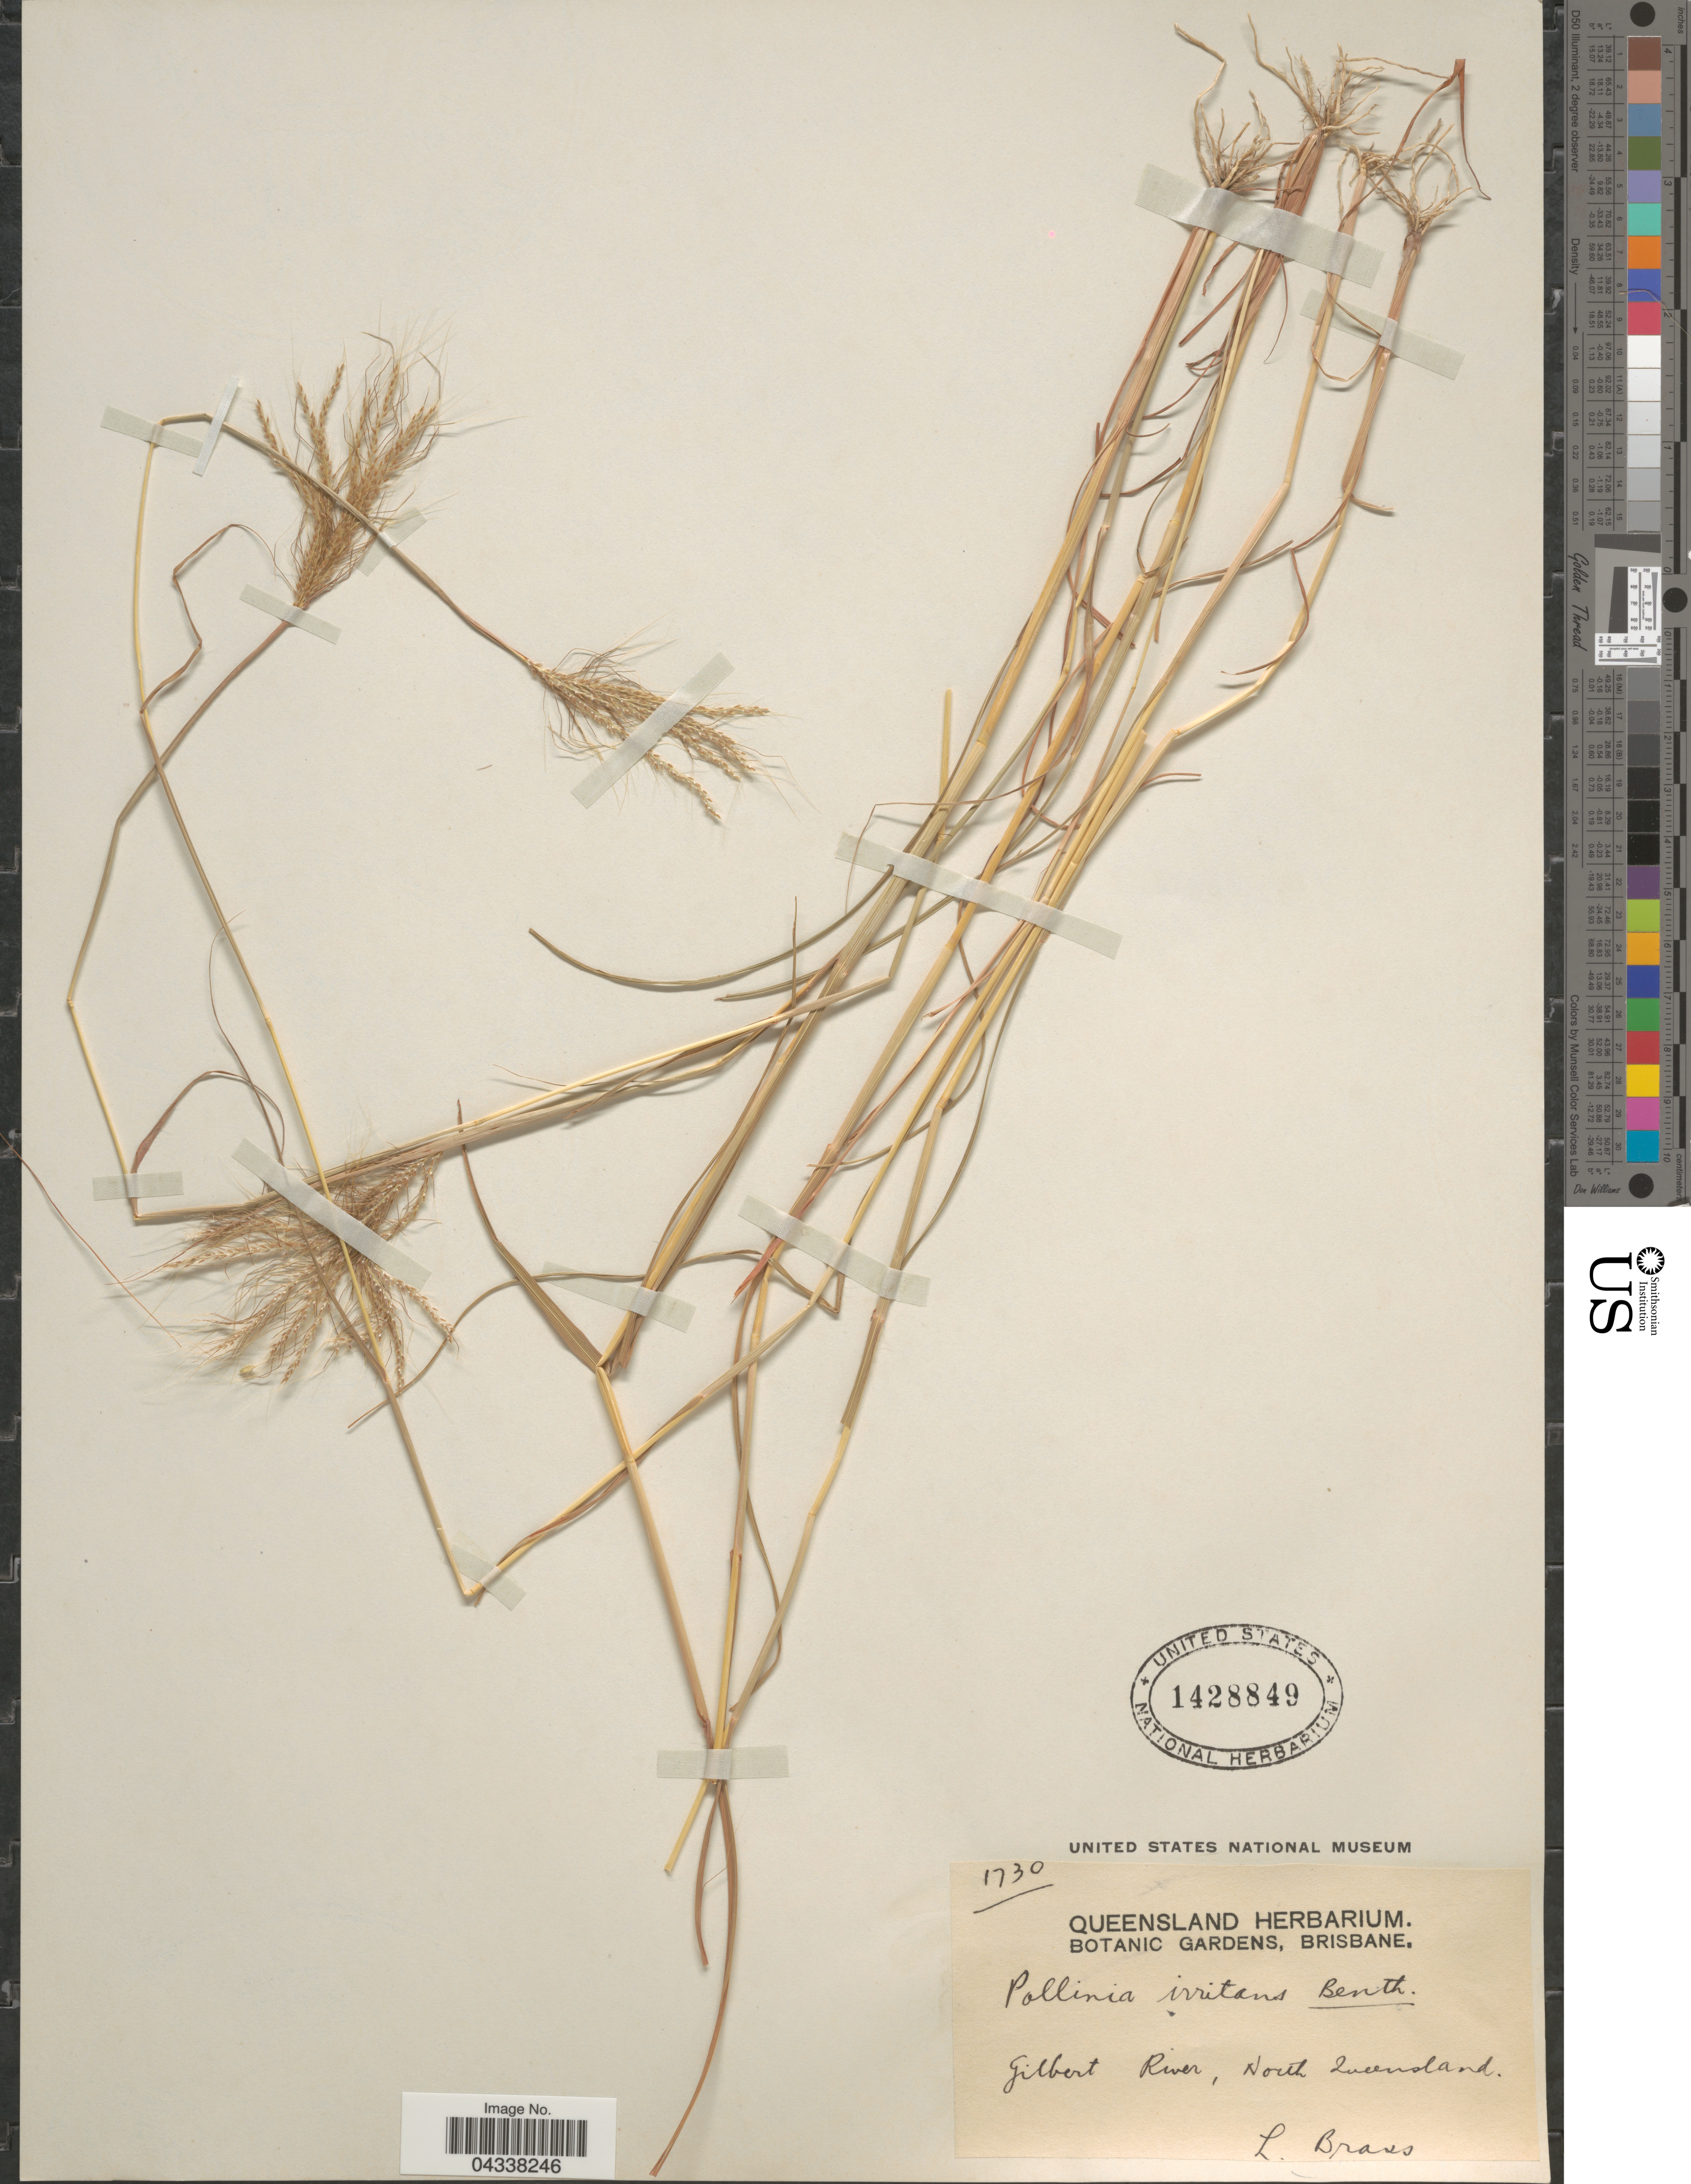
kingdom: Plantae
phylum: Tracheophyta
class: Liliopsida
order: Poales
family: Poaceae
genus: Pseudopogonatherum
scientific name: Pseudopogonatherum contortum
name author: A. Camus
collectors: L. J. Brass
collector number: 1730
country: Australia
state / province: Queensland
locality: Gilbert River, North Queensland.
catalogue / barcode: US 1428849